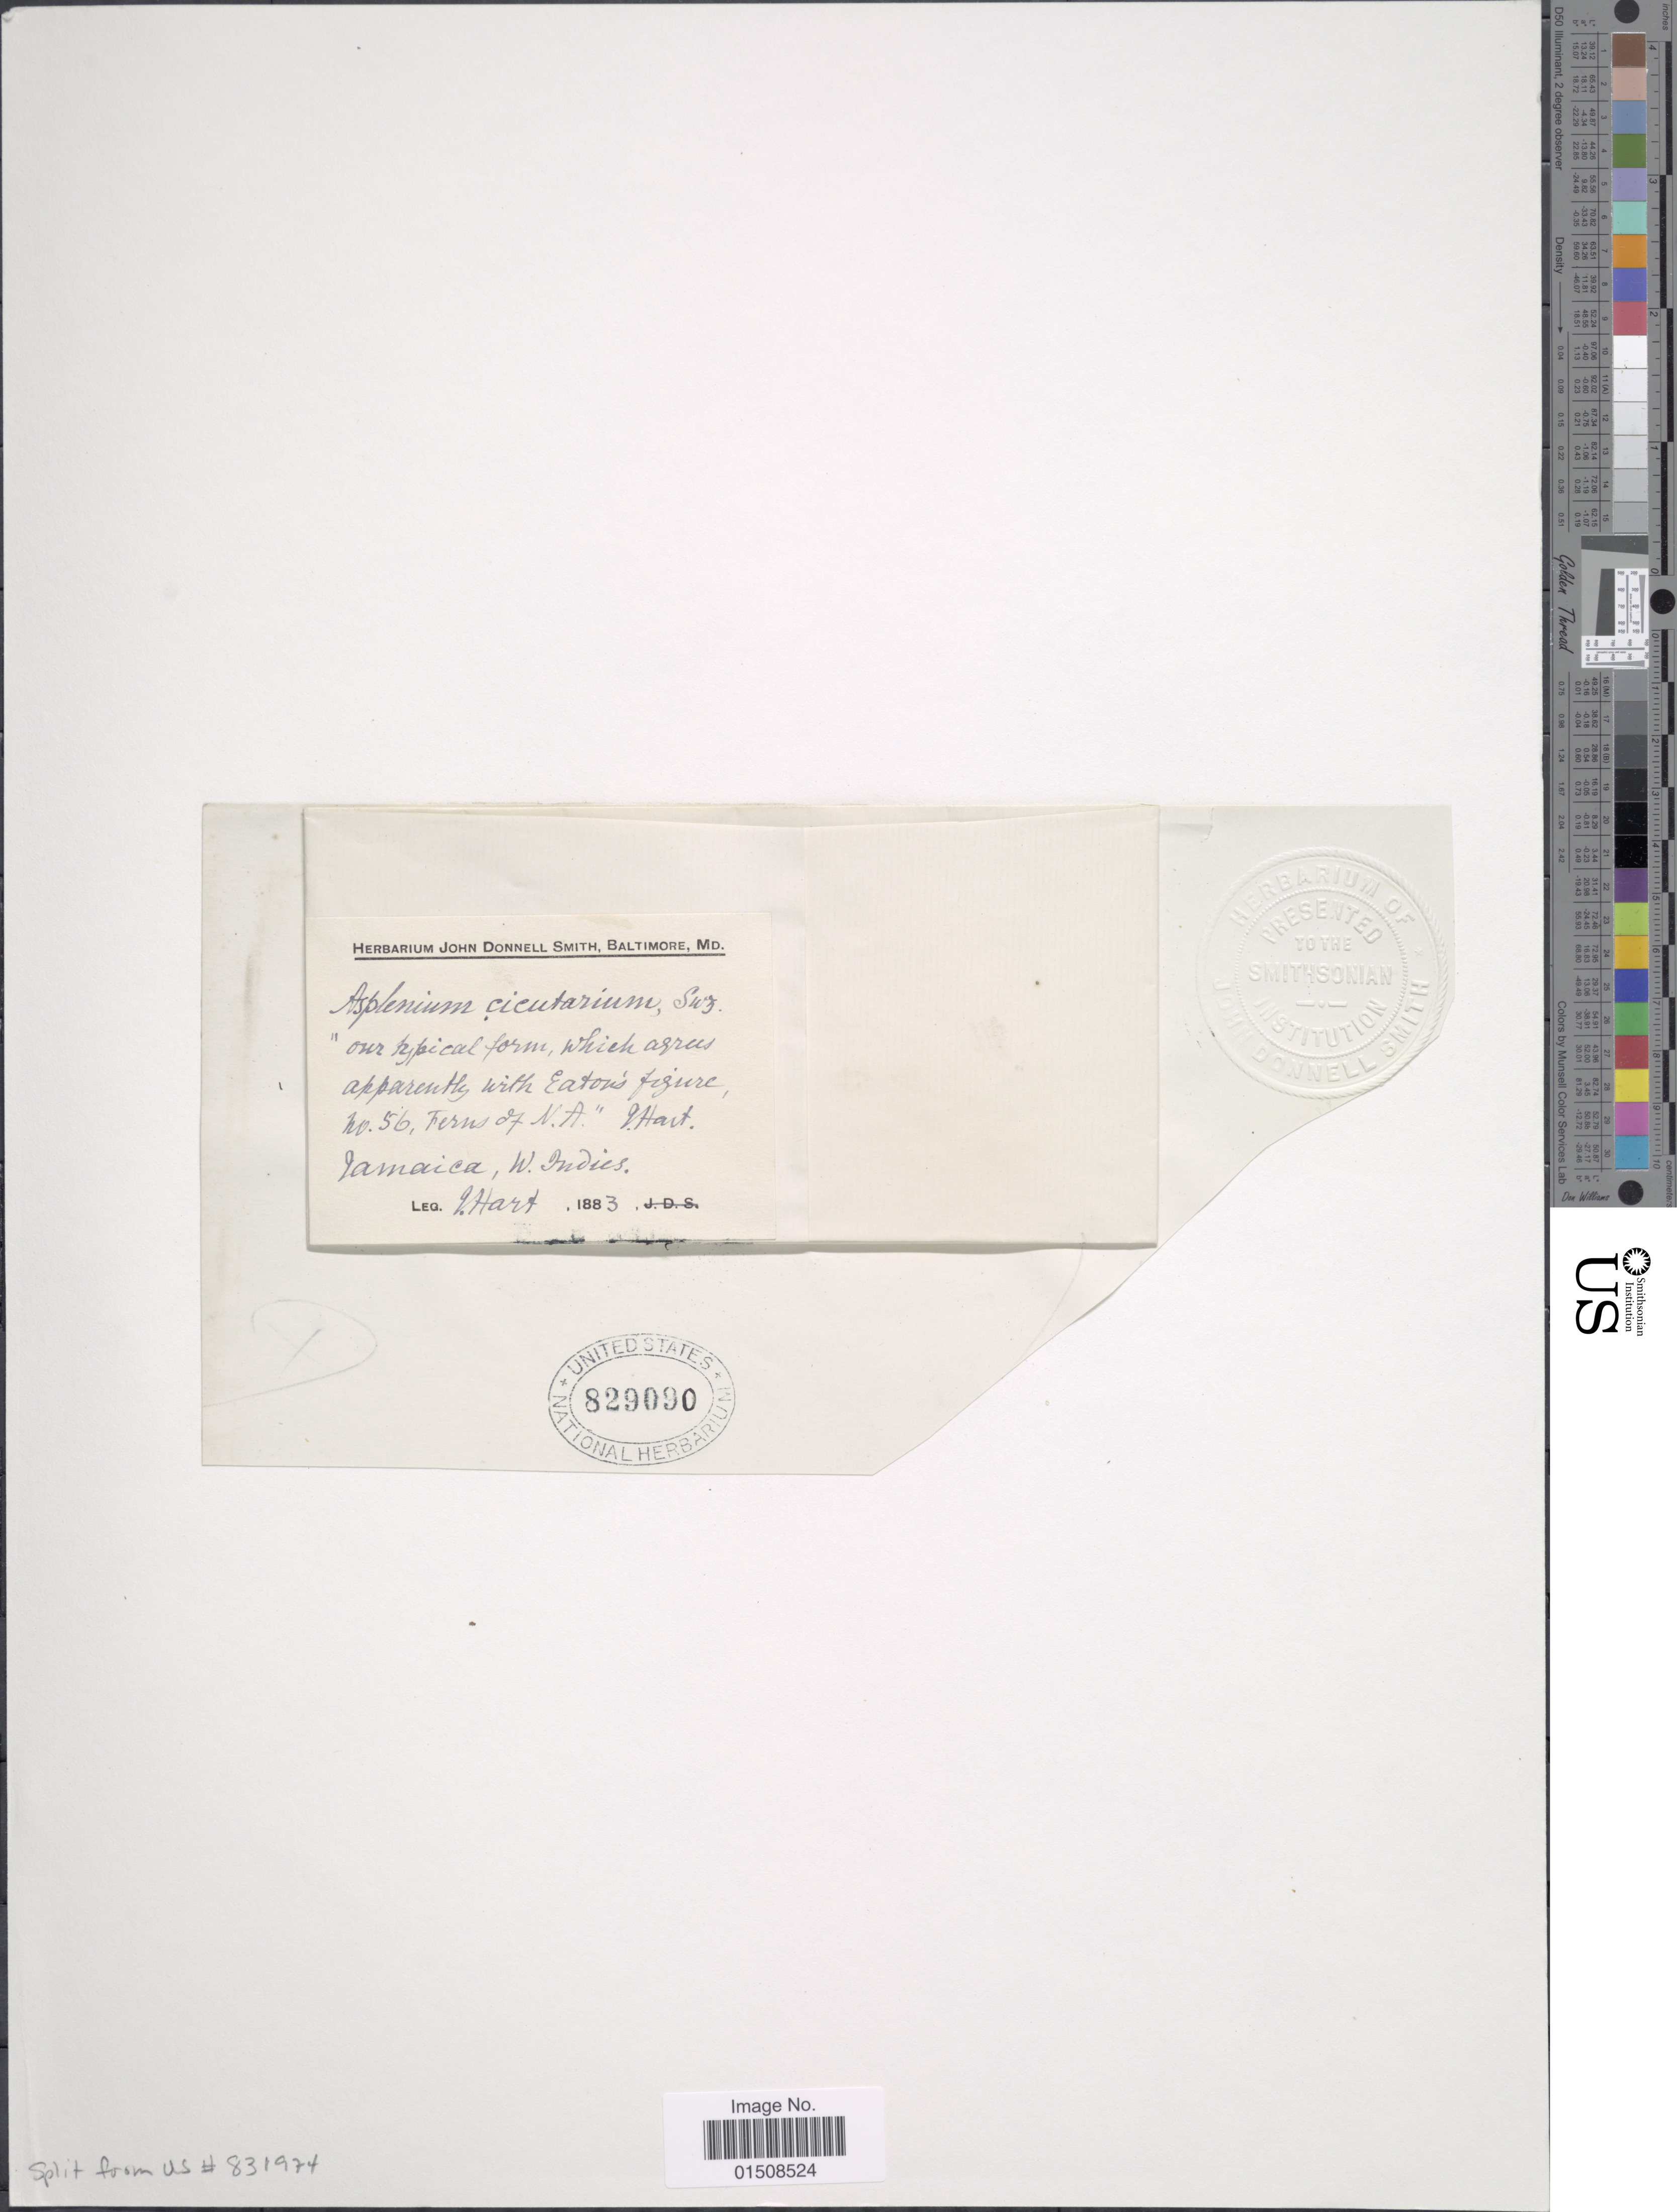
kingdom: Plantae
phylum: Tracheophyta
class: Polypodiopsida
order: Polypodiales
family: Aspleniaceae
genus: Asplenium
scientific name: Asplenium cristatum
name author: Lam.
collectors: J. Hart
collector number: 56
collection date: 1883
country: Jamaica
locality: N.A. West Indies.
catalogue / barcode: US 829090